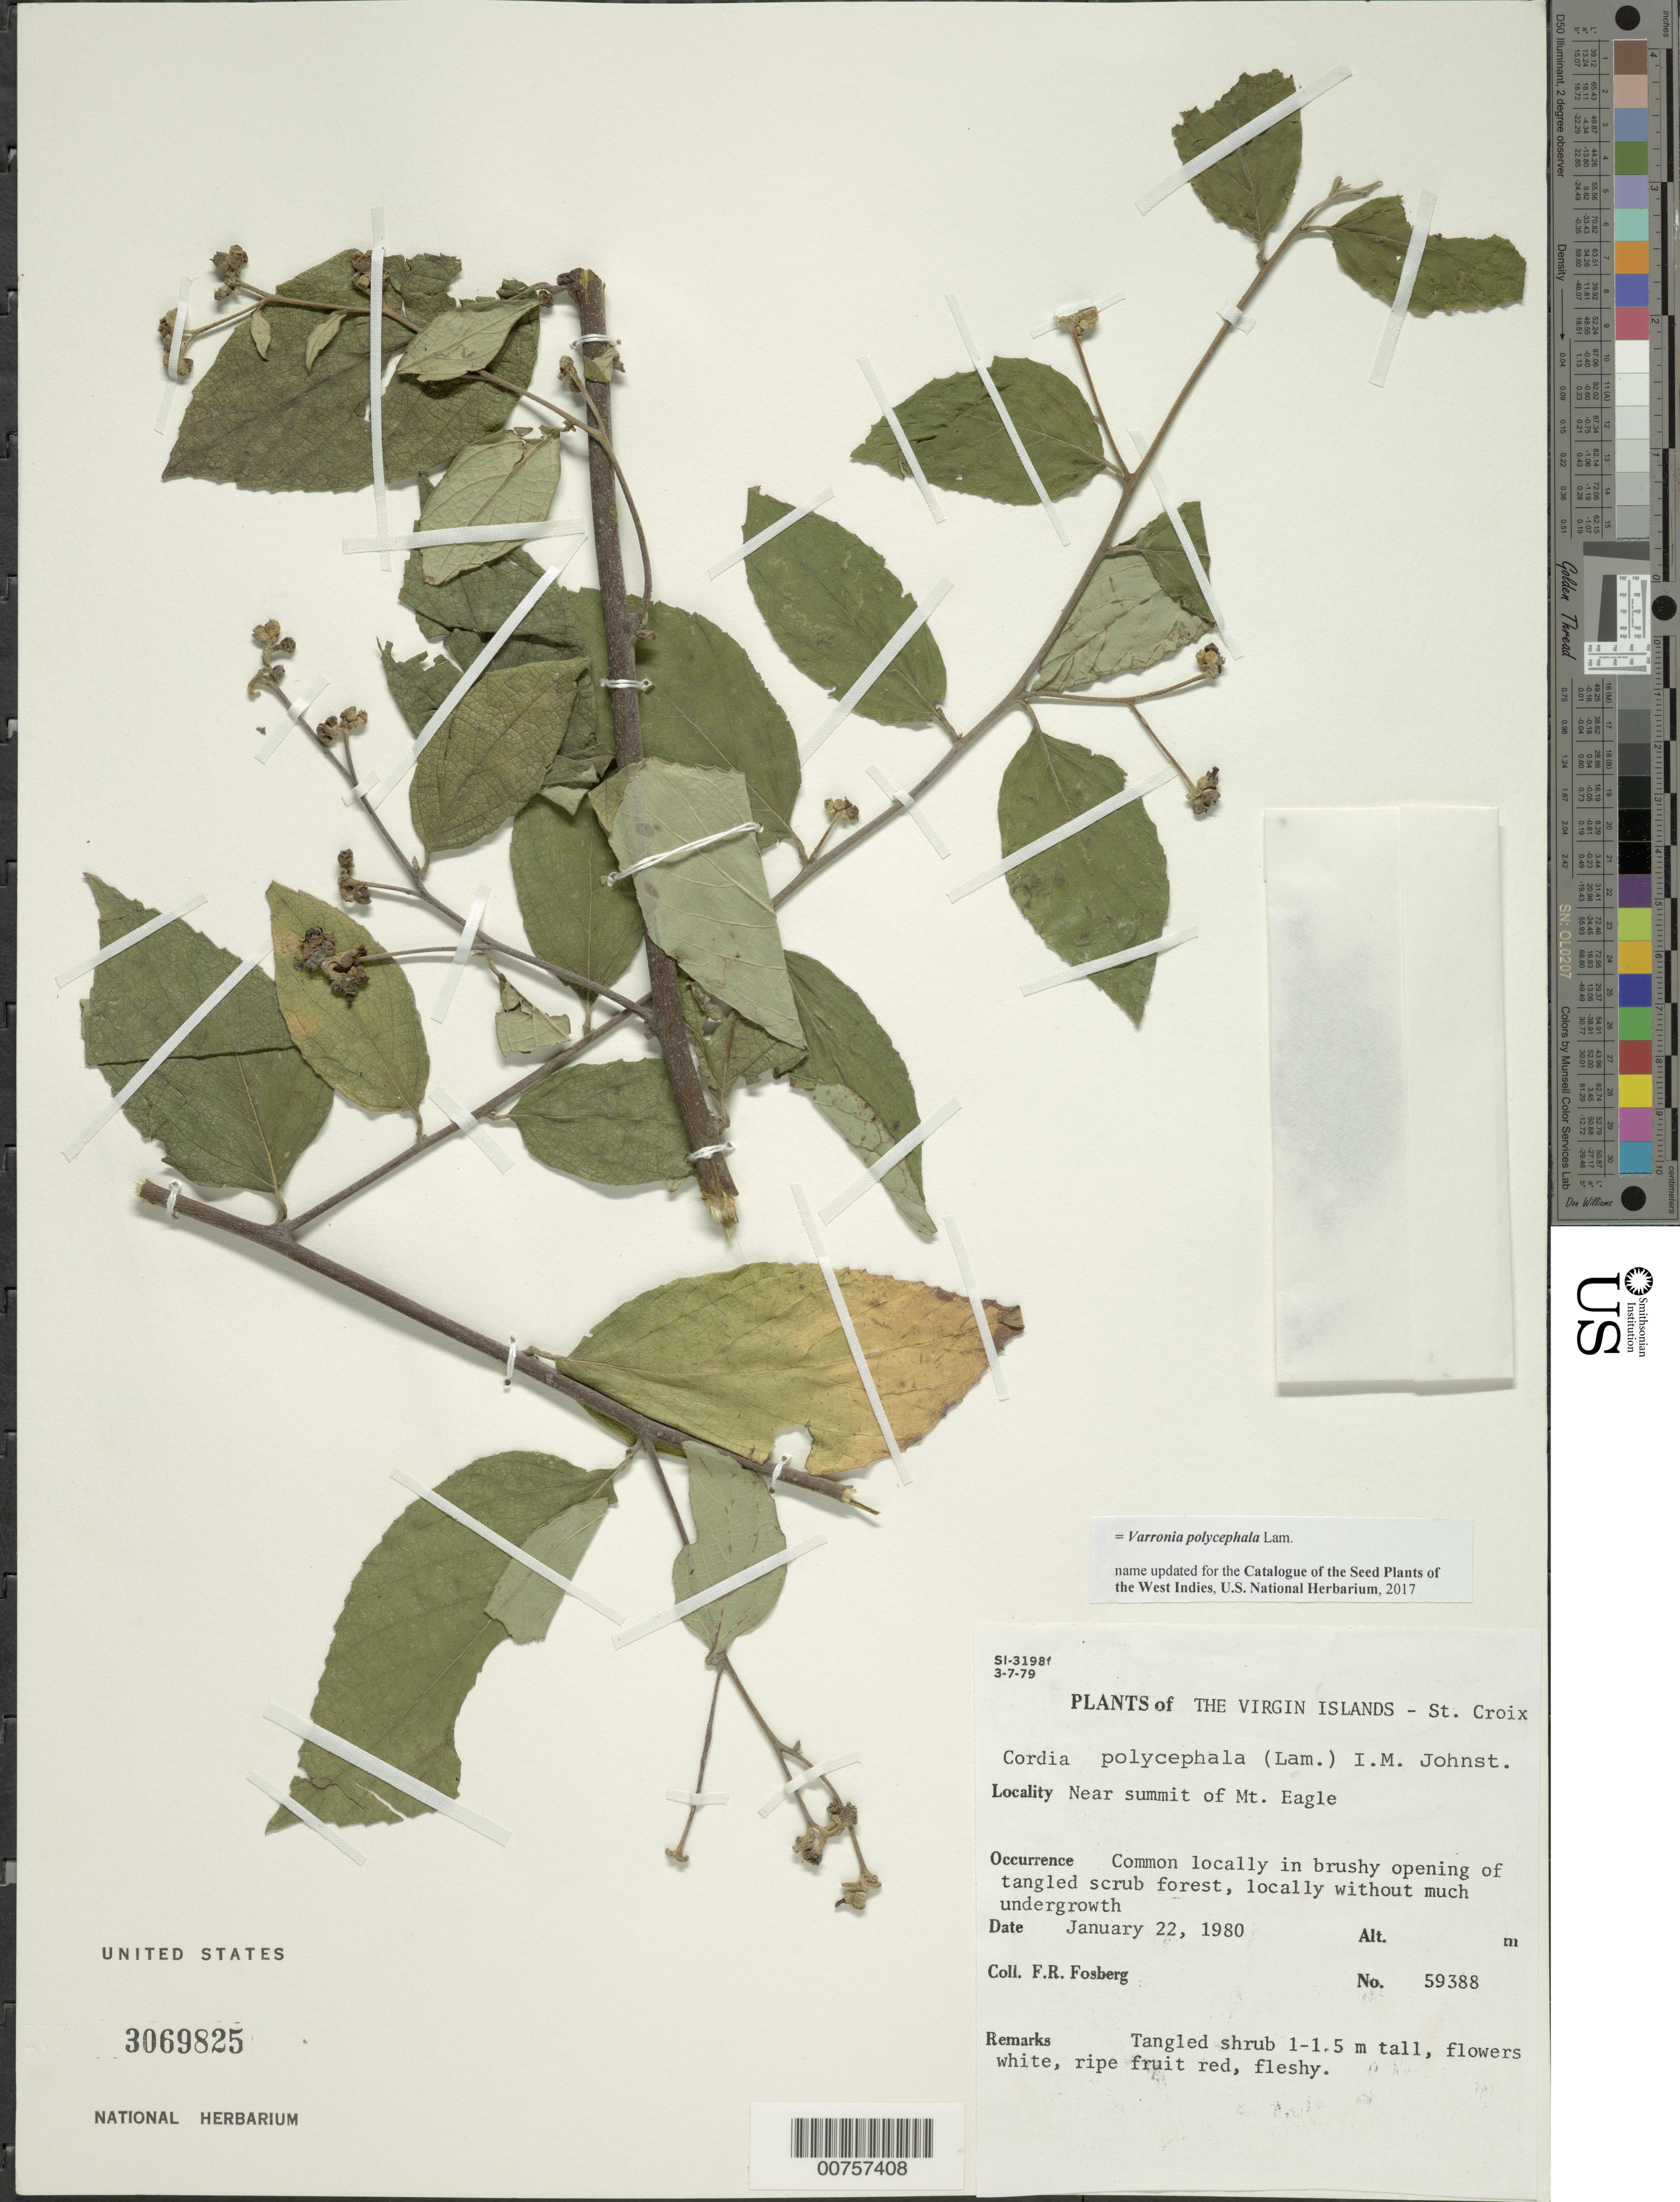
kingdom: Plantae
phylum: Tracheophyta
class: Magnoliopsida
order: Boraginales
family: Cordiaceae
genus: Varronia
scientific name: Varronia polycephala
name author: Lam.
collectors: F. R. Fosberg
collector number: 59388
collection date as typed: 22 Jan 1980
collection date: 1980-01-22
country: U.S. Virgin Islands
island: St. Croix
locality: Near summit of Mt. Eagle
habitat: Common locally inbrushy opening of tangled scrub forest, locally without much undergrowth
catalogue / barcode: US 3069825